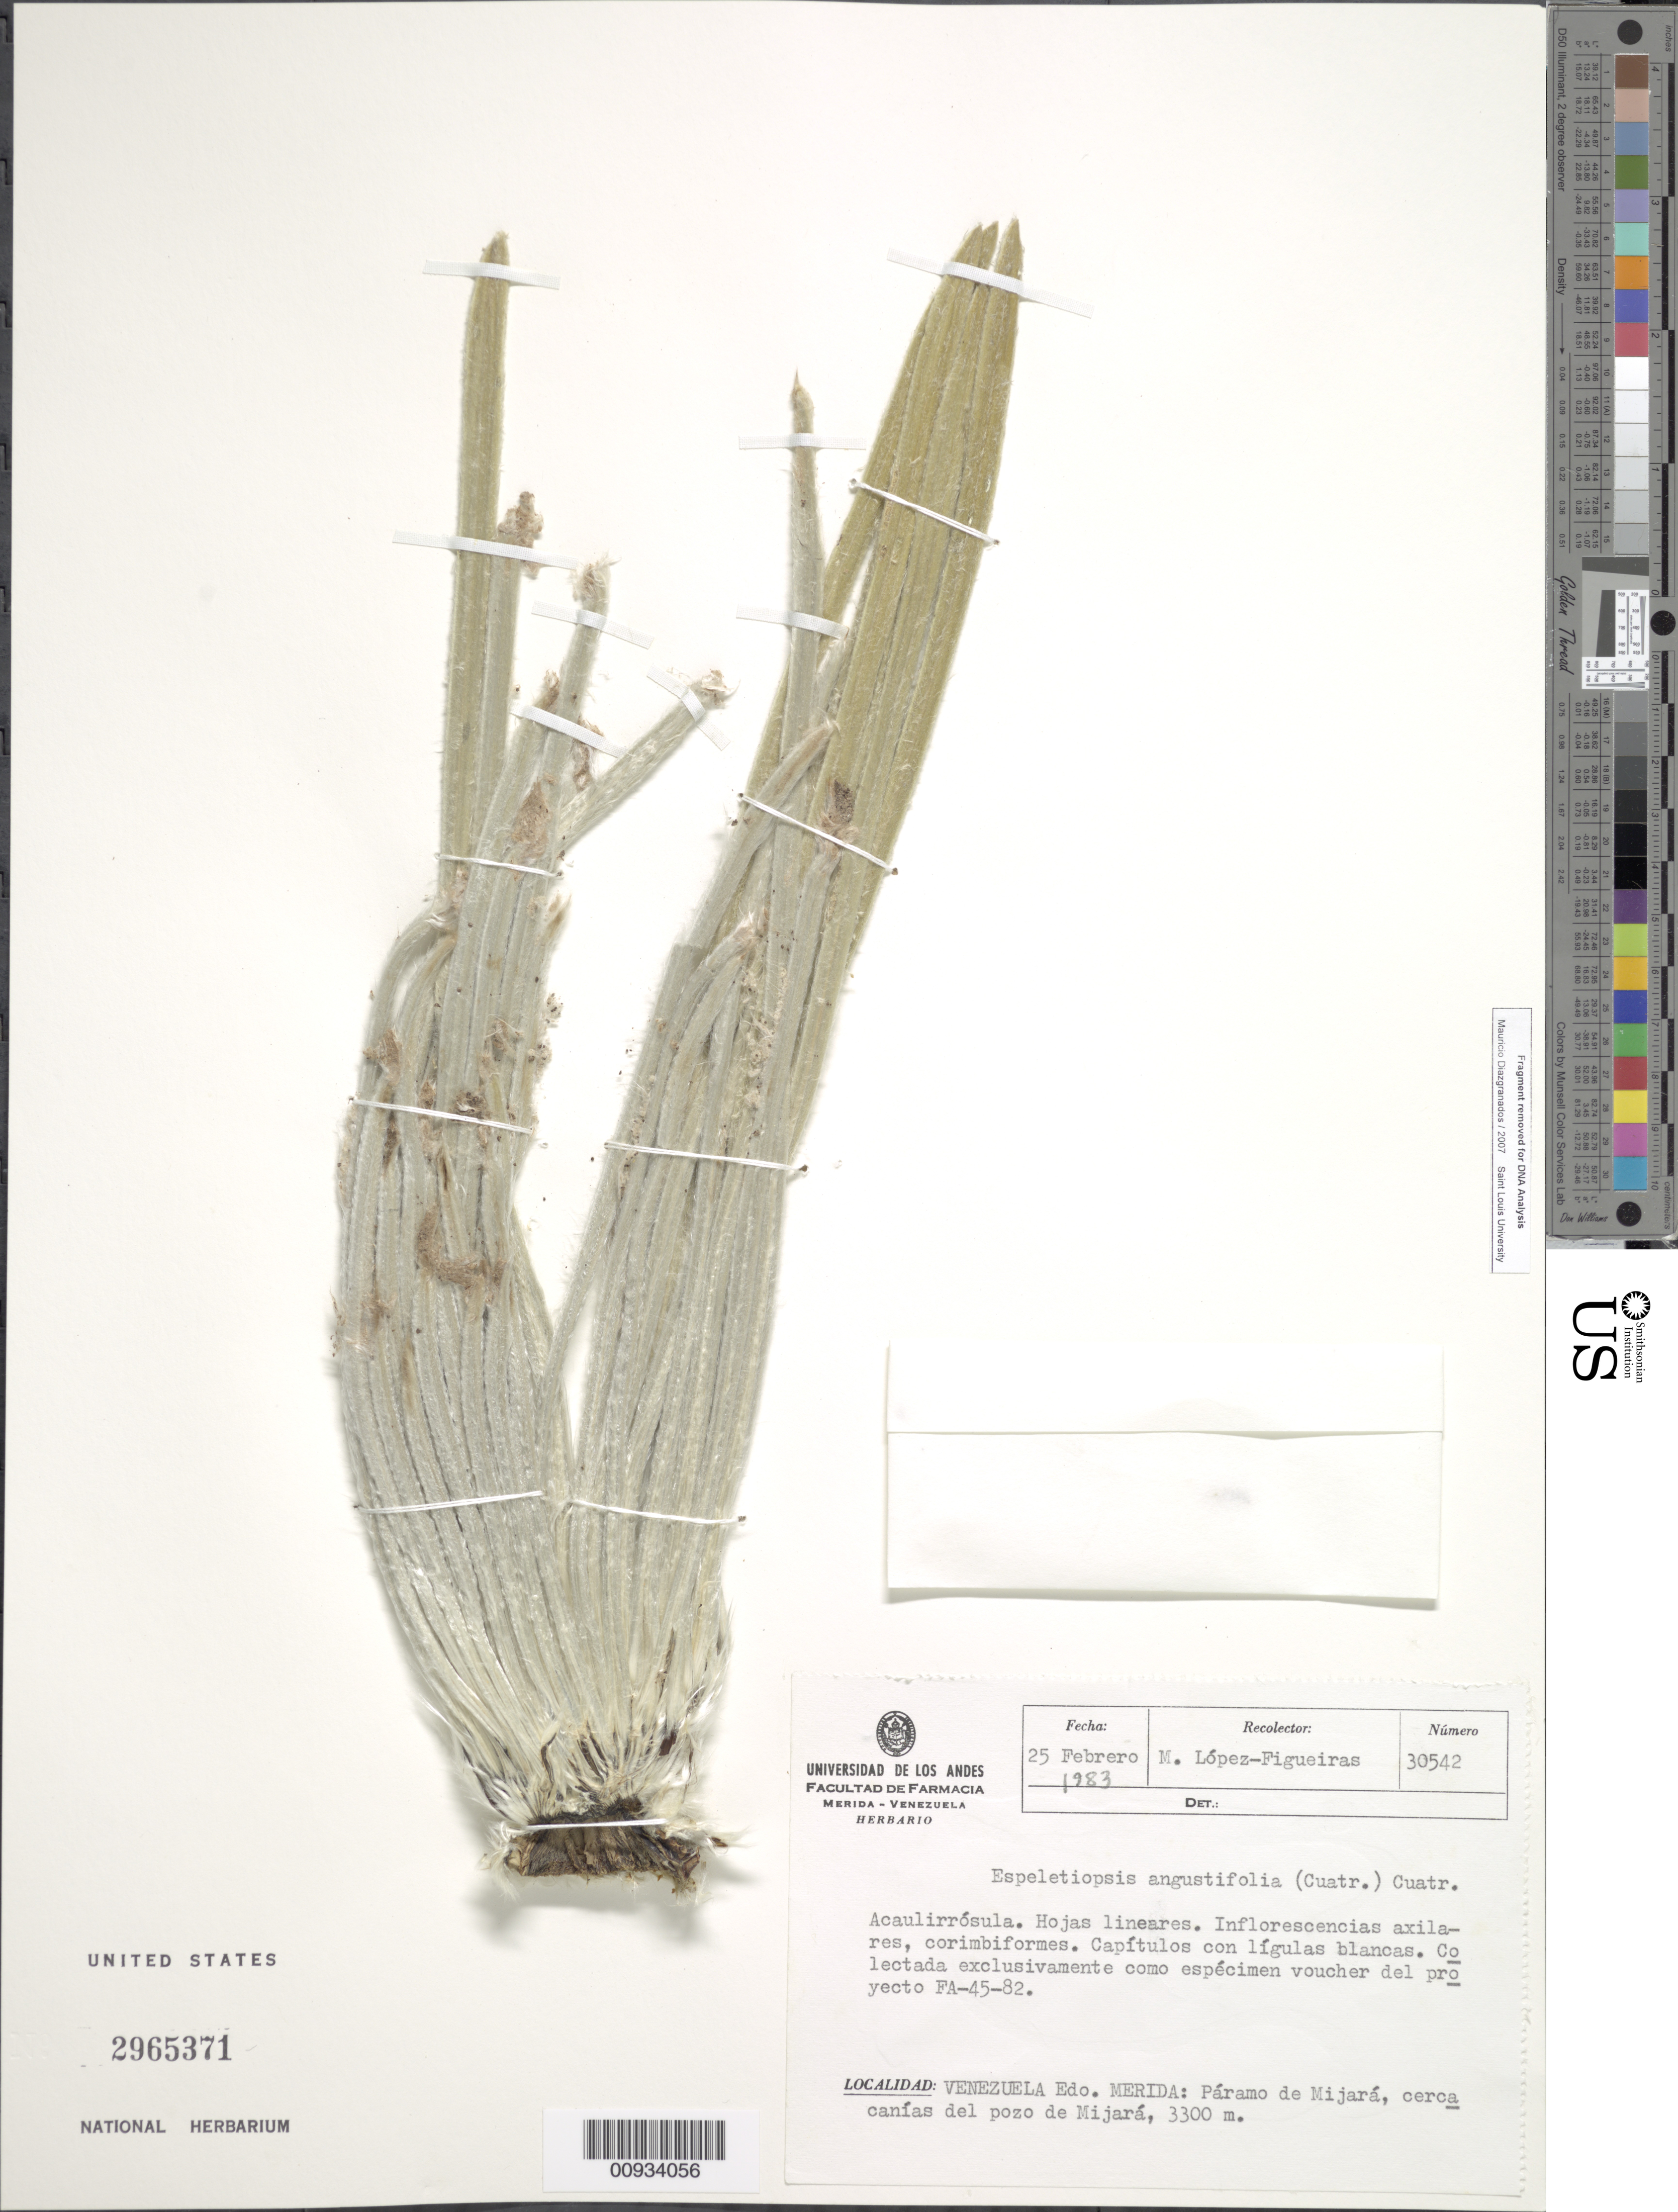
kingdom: Plantae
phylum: Tracheophyta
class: Magnoliopsida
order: Asterales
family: Asteraceae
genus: Espeletiopsis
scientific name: Espeletiopsis angustifolia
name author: (Cuatrec.) Cuatrec.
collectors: M. López Figueiras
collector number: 30542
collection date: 1983-02-25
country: Venezuela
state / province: Mérida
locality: Paramo de Mijara, cercanias del pozo de Mijara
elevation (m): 3300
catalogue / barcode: US 2965371